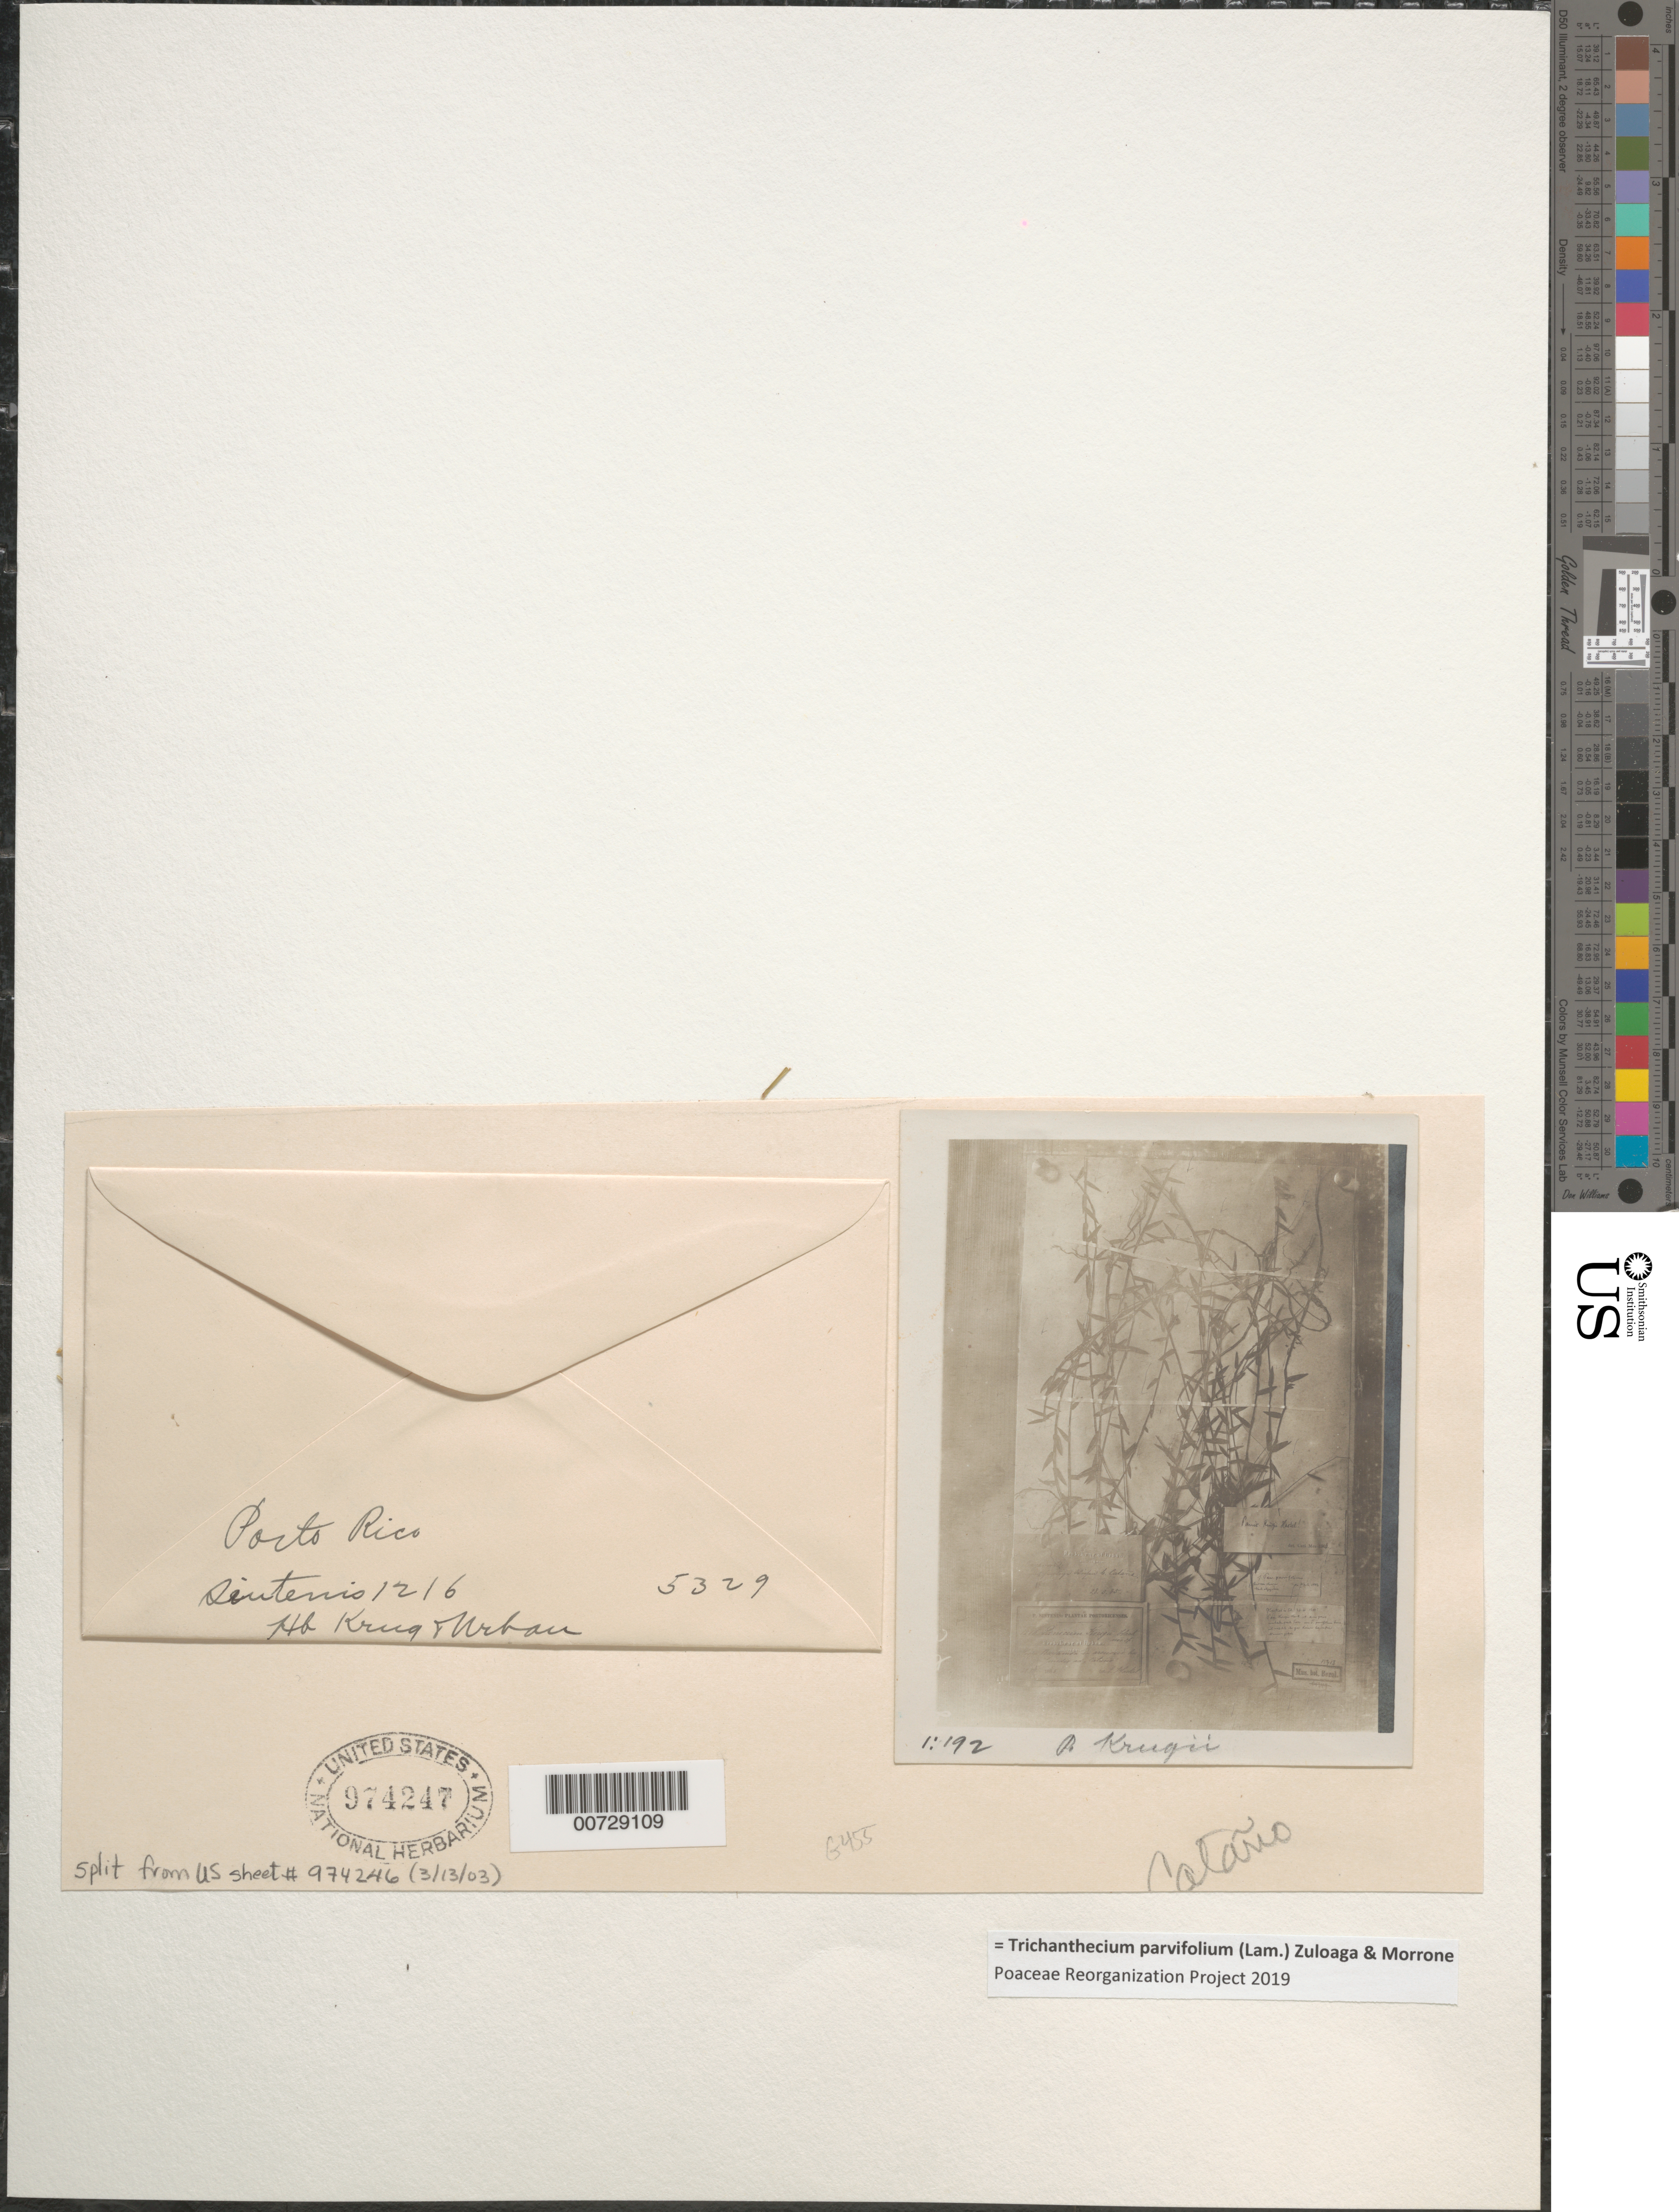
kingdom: Plantae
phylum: Tracheophyta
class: Liliopsida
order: Poales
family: Poaceae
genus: Panicum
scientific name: Panicum parvifolium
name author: Lam.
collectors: P. Sintenis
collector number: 1216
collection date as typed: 28 Mar 1885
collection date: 1885-03-28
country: Puerto Rico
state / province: Bayamón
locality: Ad "Cataño"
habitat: In arenosis hu arundis?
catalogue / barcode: US 974247